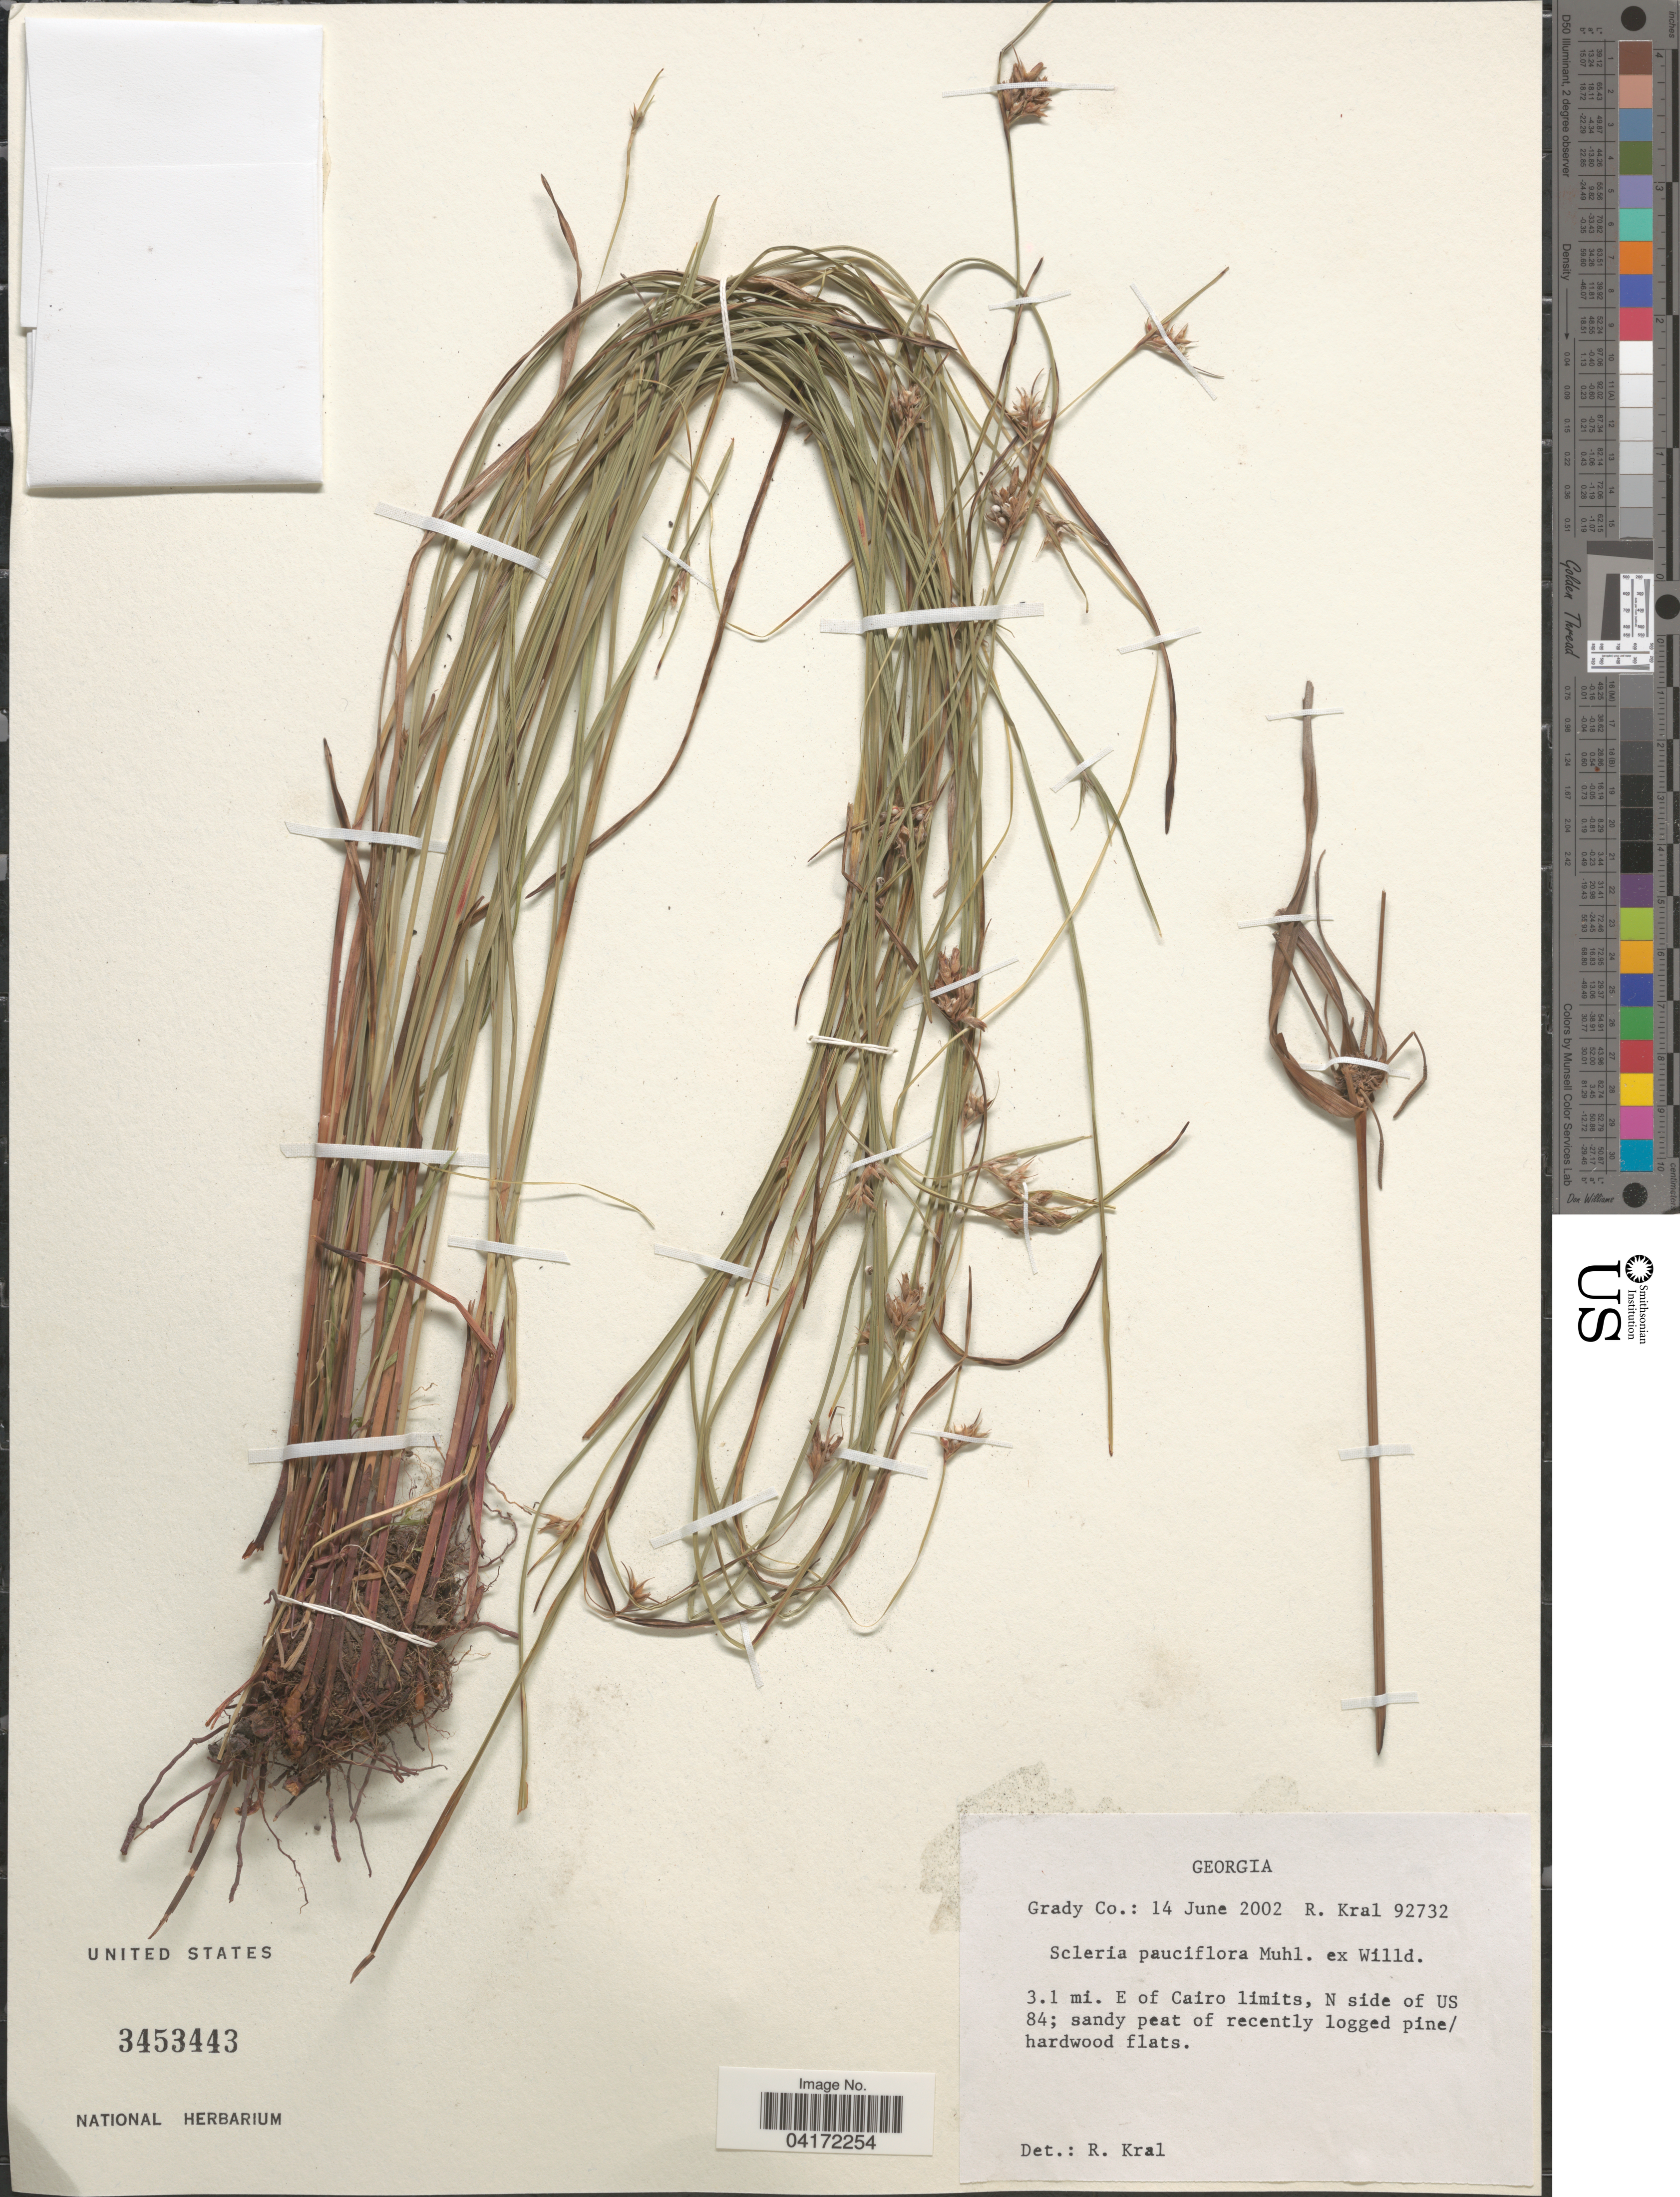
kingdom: Plantae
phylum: Tracheophyta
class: Liliopsida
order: Poales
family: Cyperaceae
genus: Scleria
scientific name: Scleria pauciflora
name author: Muhl. ex Willd.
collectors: R. Kral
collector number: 92732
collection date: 2002-06-14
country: United States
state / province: Georgia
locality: Grady Co. 3.1 mi. E of Cairo limits, N side of US 84.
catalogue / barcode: US 3453443